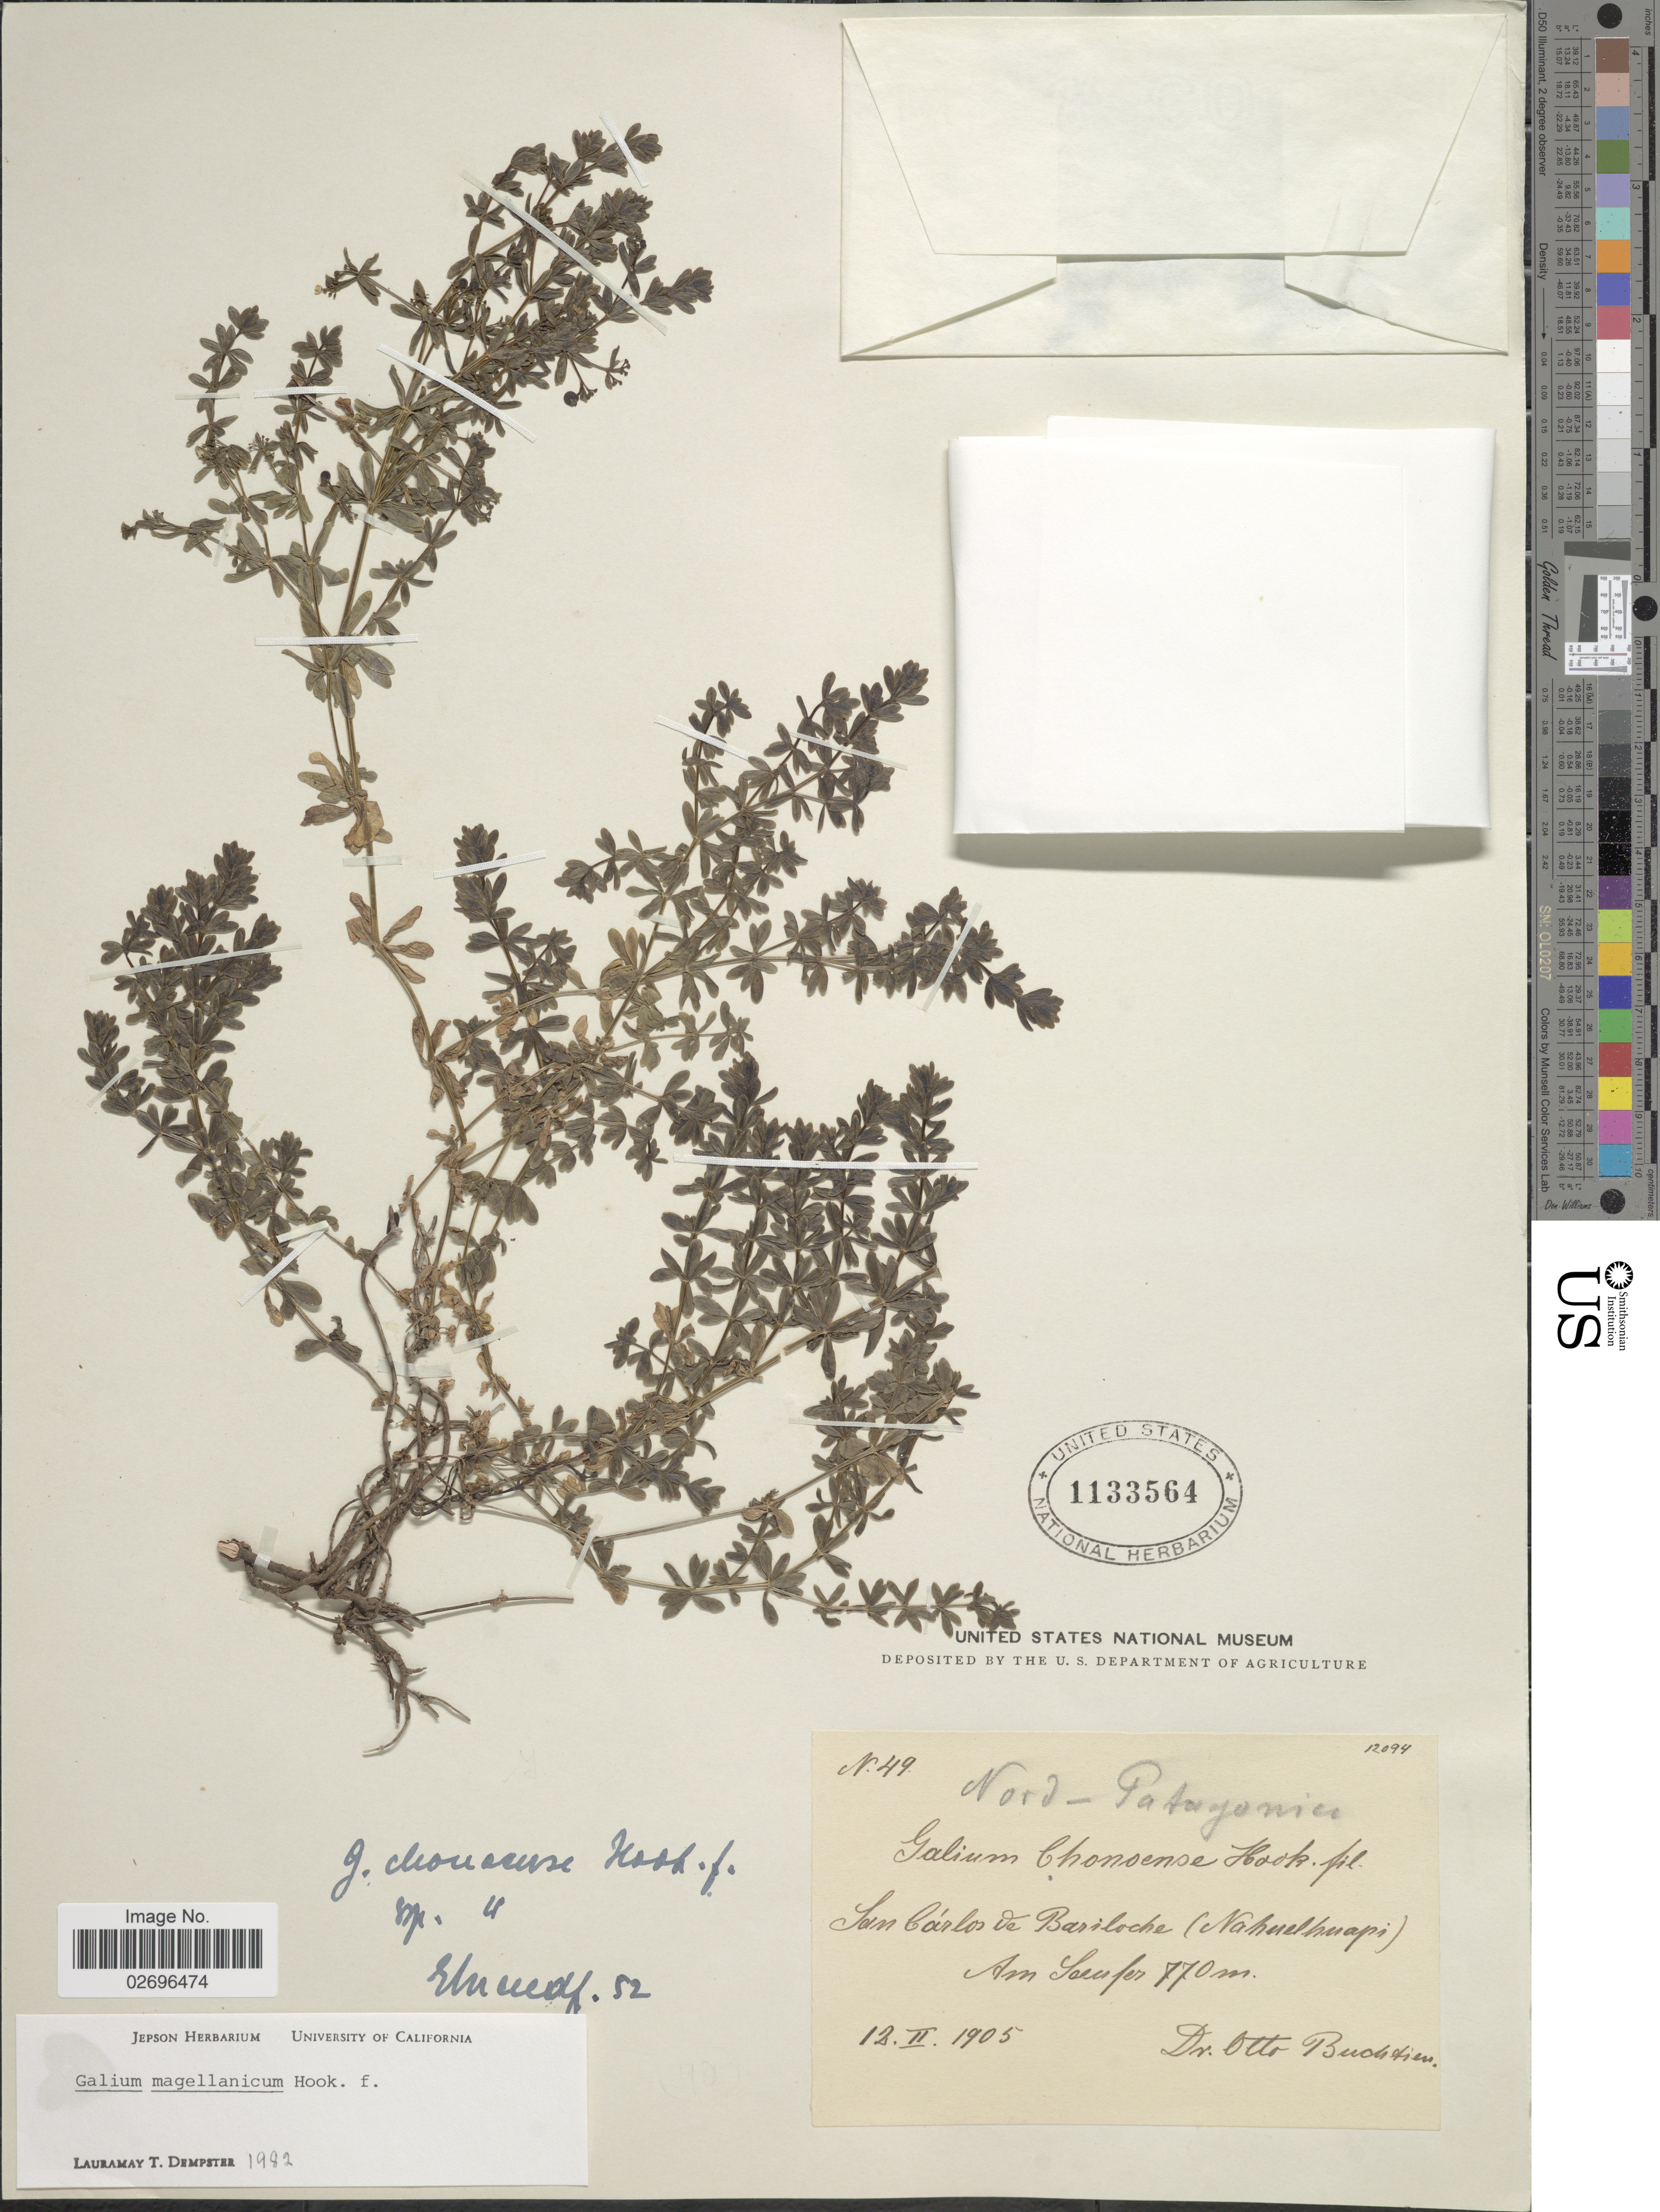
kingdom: Plantae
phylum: Tracheophyta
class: Magnoliopsida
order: Gentianales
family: Rubiaceae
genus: Galium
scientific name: Galium magellanicum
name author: Hook. f.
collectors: O. Buchtien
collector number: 49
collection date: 1905-02-12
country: Argentina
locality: Nord-Patagonia, San Cárlos de Bariloche (Nahuelhuapi) Am Seeufer.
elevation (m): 770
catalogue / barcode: US 1133564